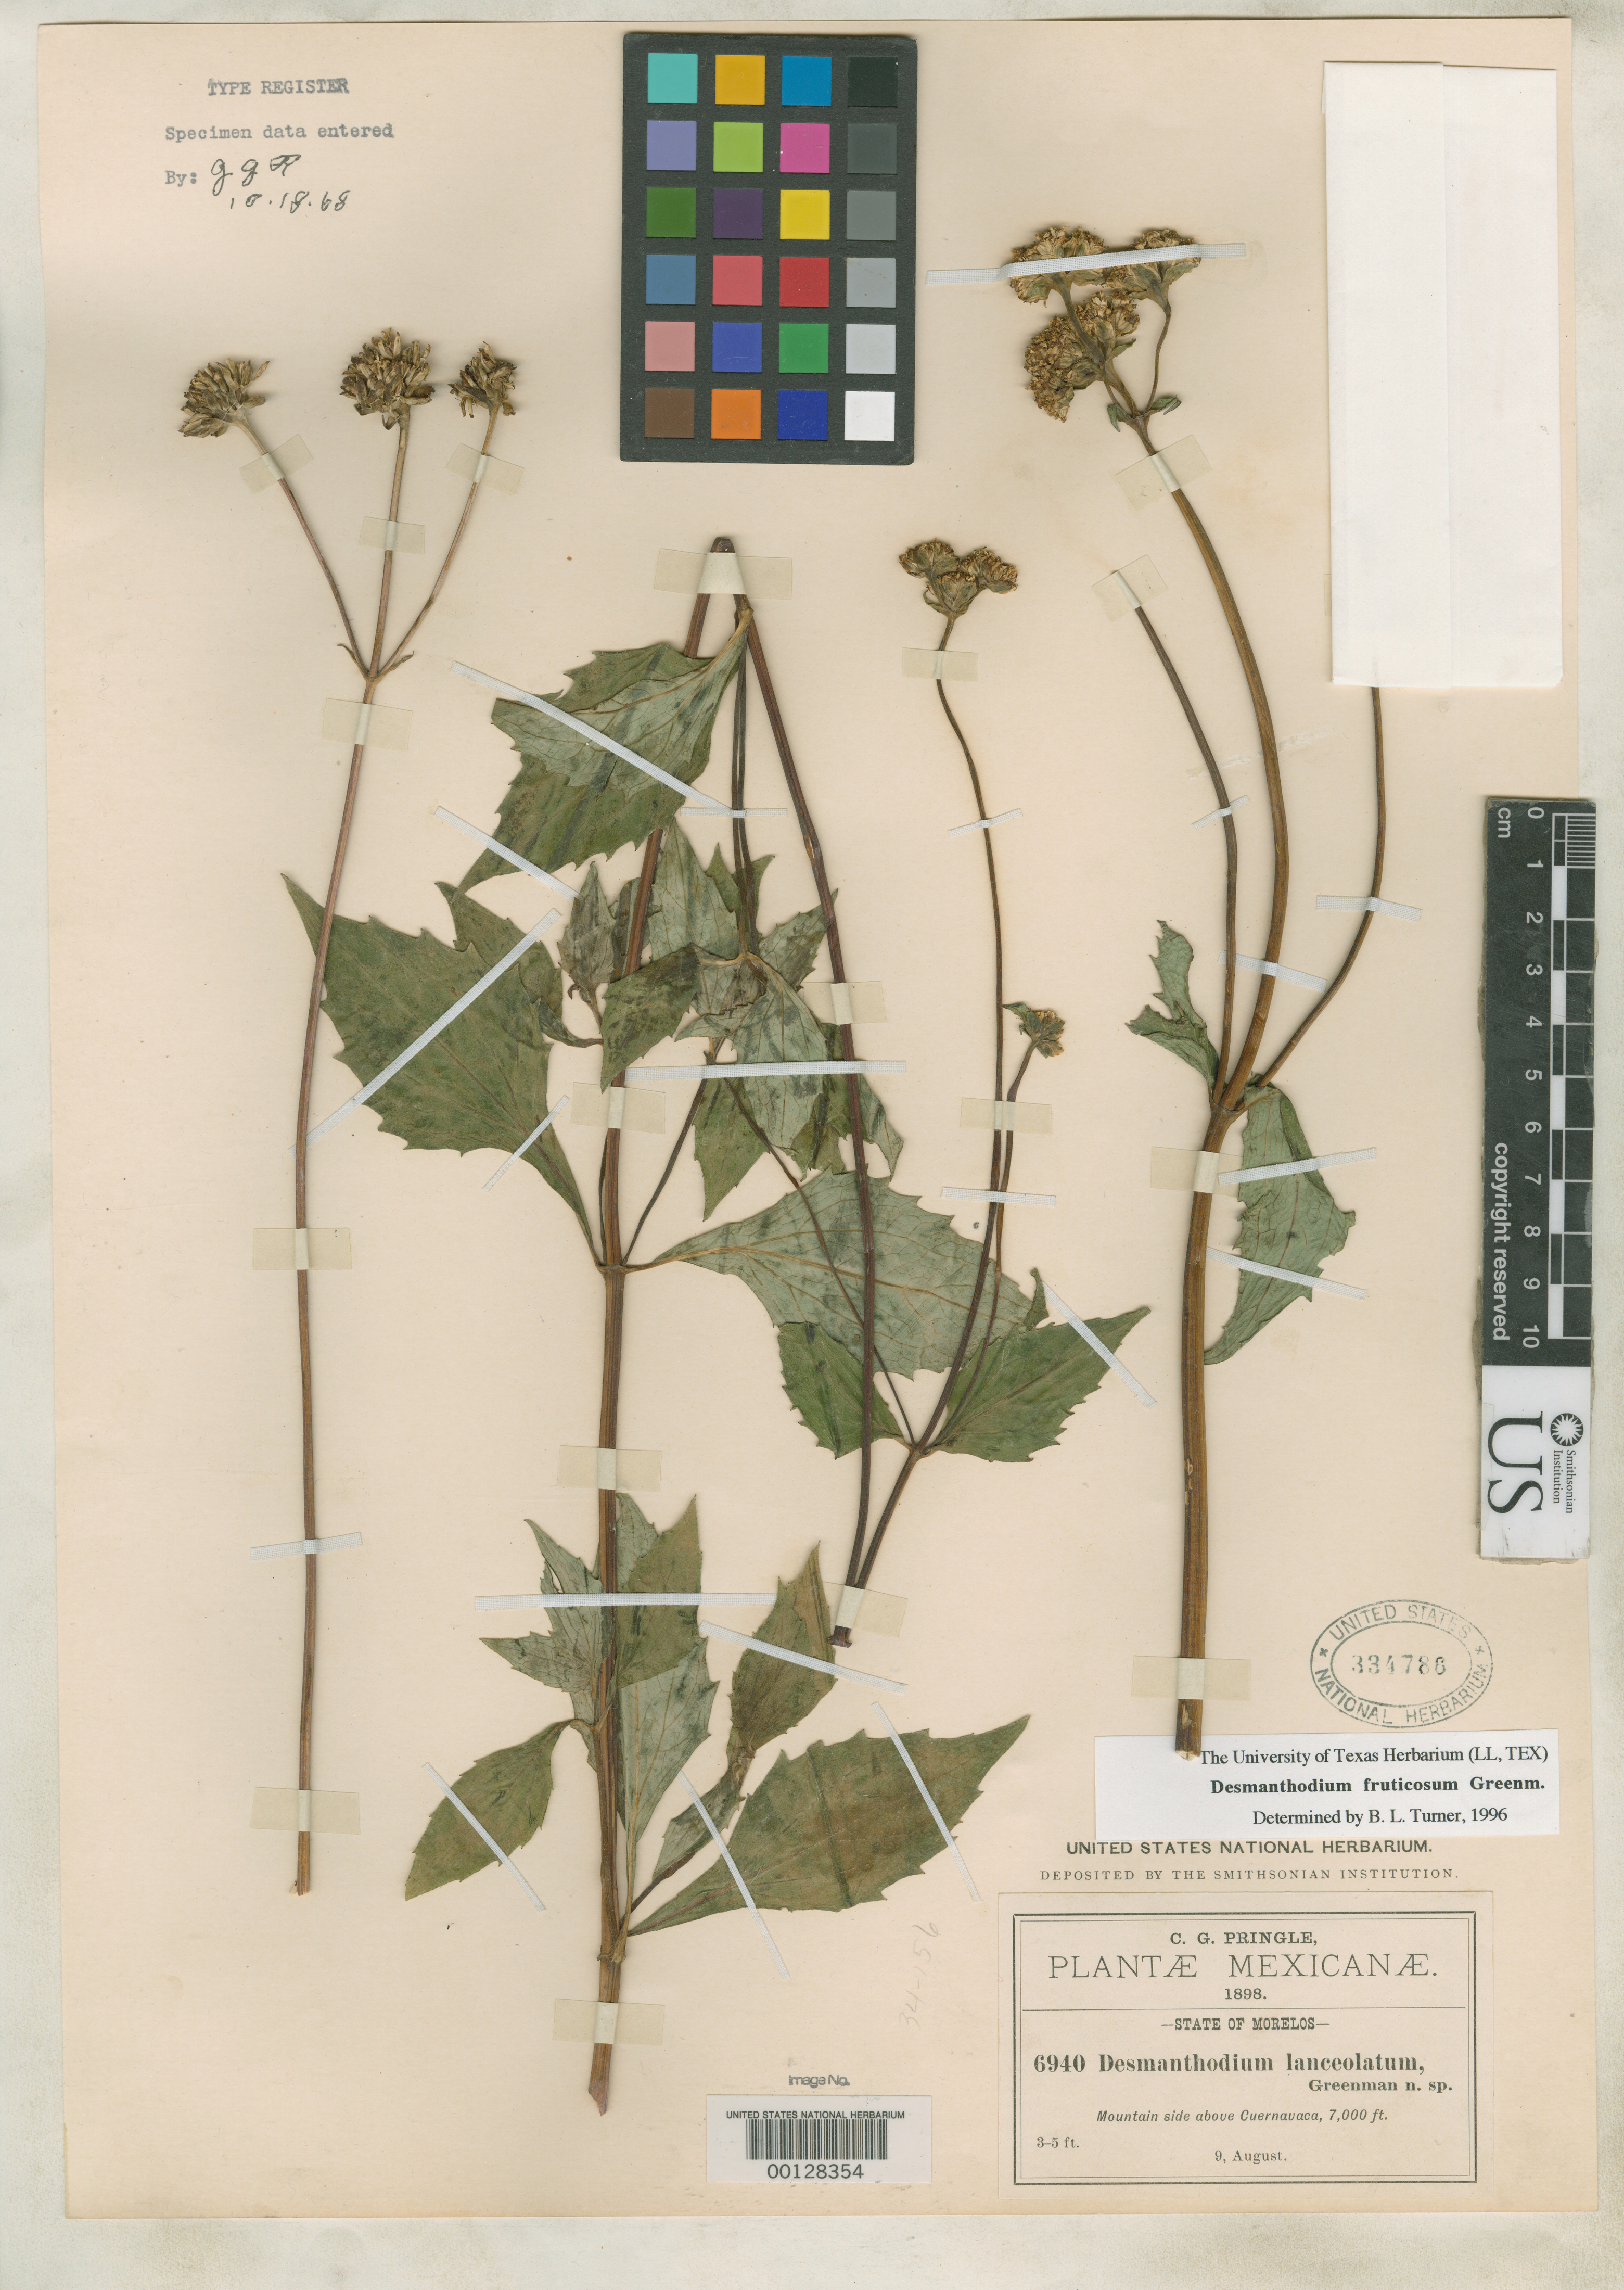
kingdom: Plantae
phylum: Tracheophyta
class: Magnoliopsida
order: Asterales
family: Asteraceae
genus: Desmanthodium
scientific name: Desmanthodium lanceolatum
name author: Greenm.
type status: Isotype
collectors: C. G. Pringle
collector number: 6490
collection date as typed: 09 Aug 1898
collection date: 1898-08-09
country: Mexico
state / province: Morelos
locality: Mountains above Cuernavaca.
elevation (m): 2100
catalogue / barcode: US 334786